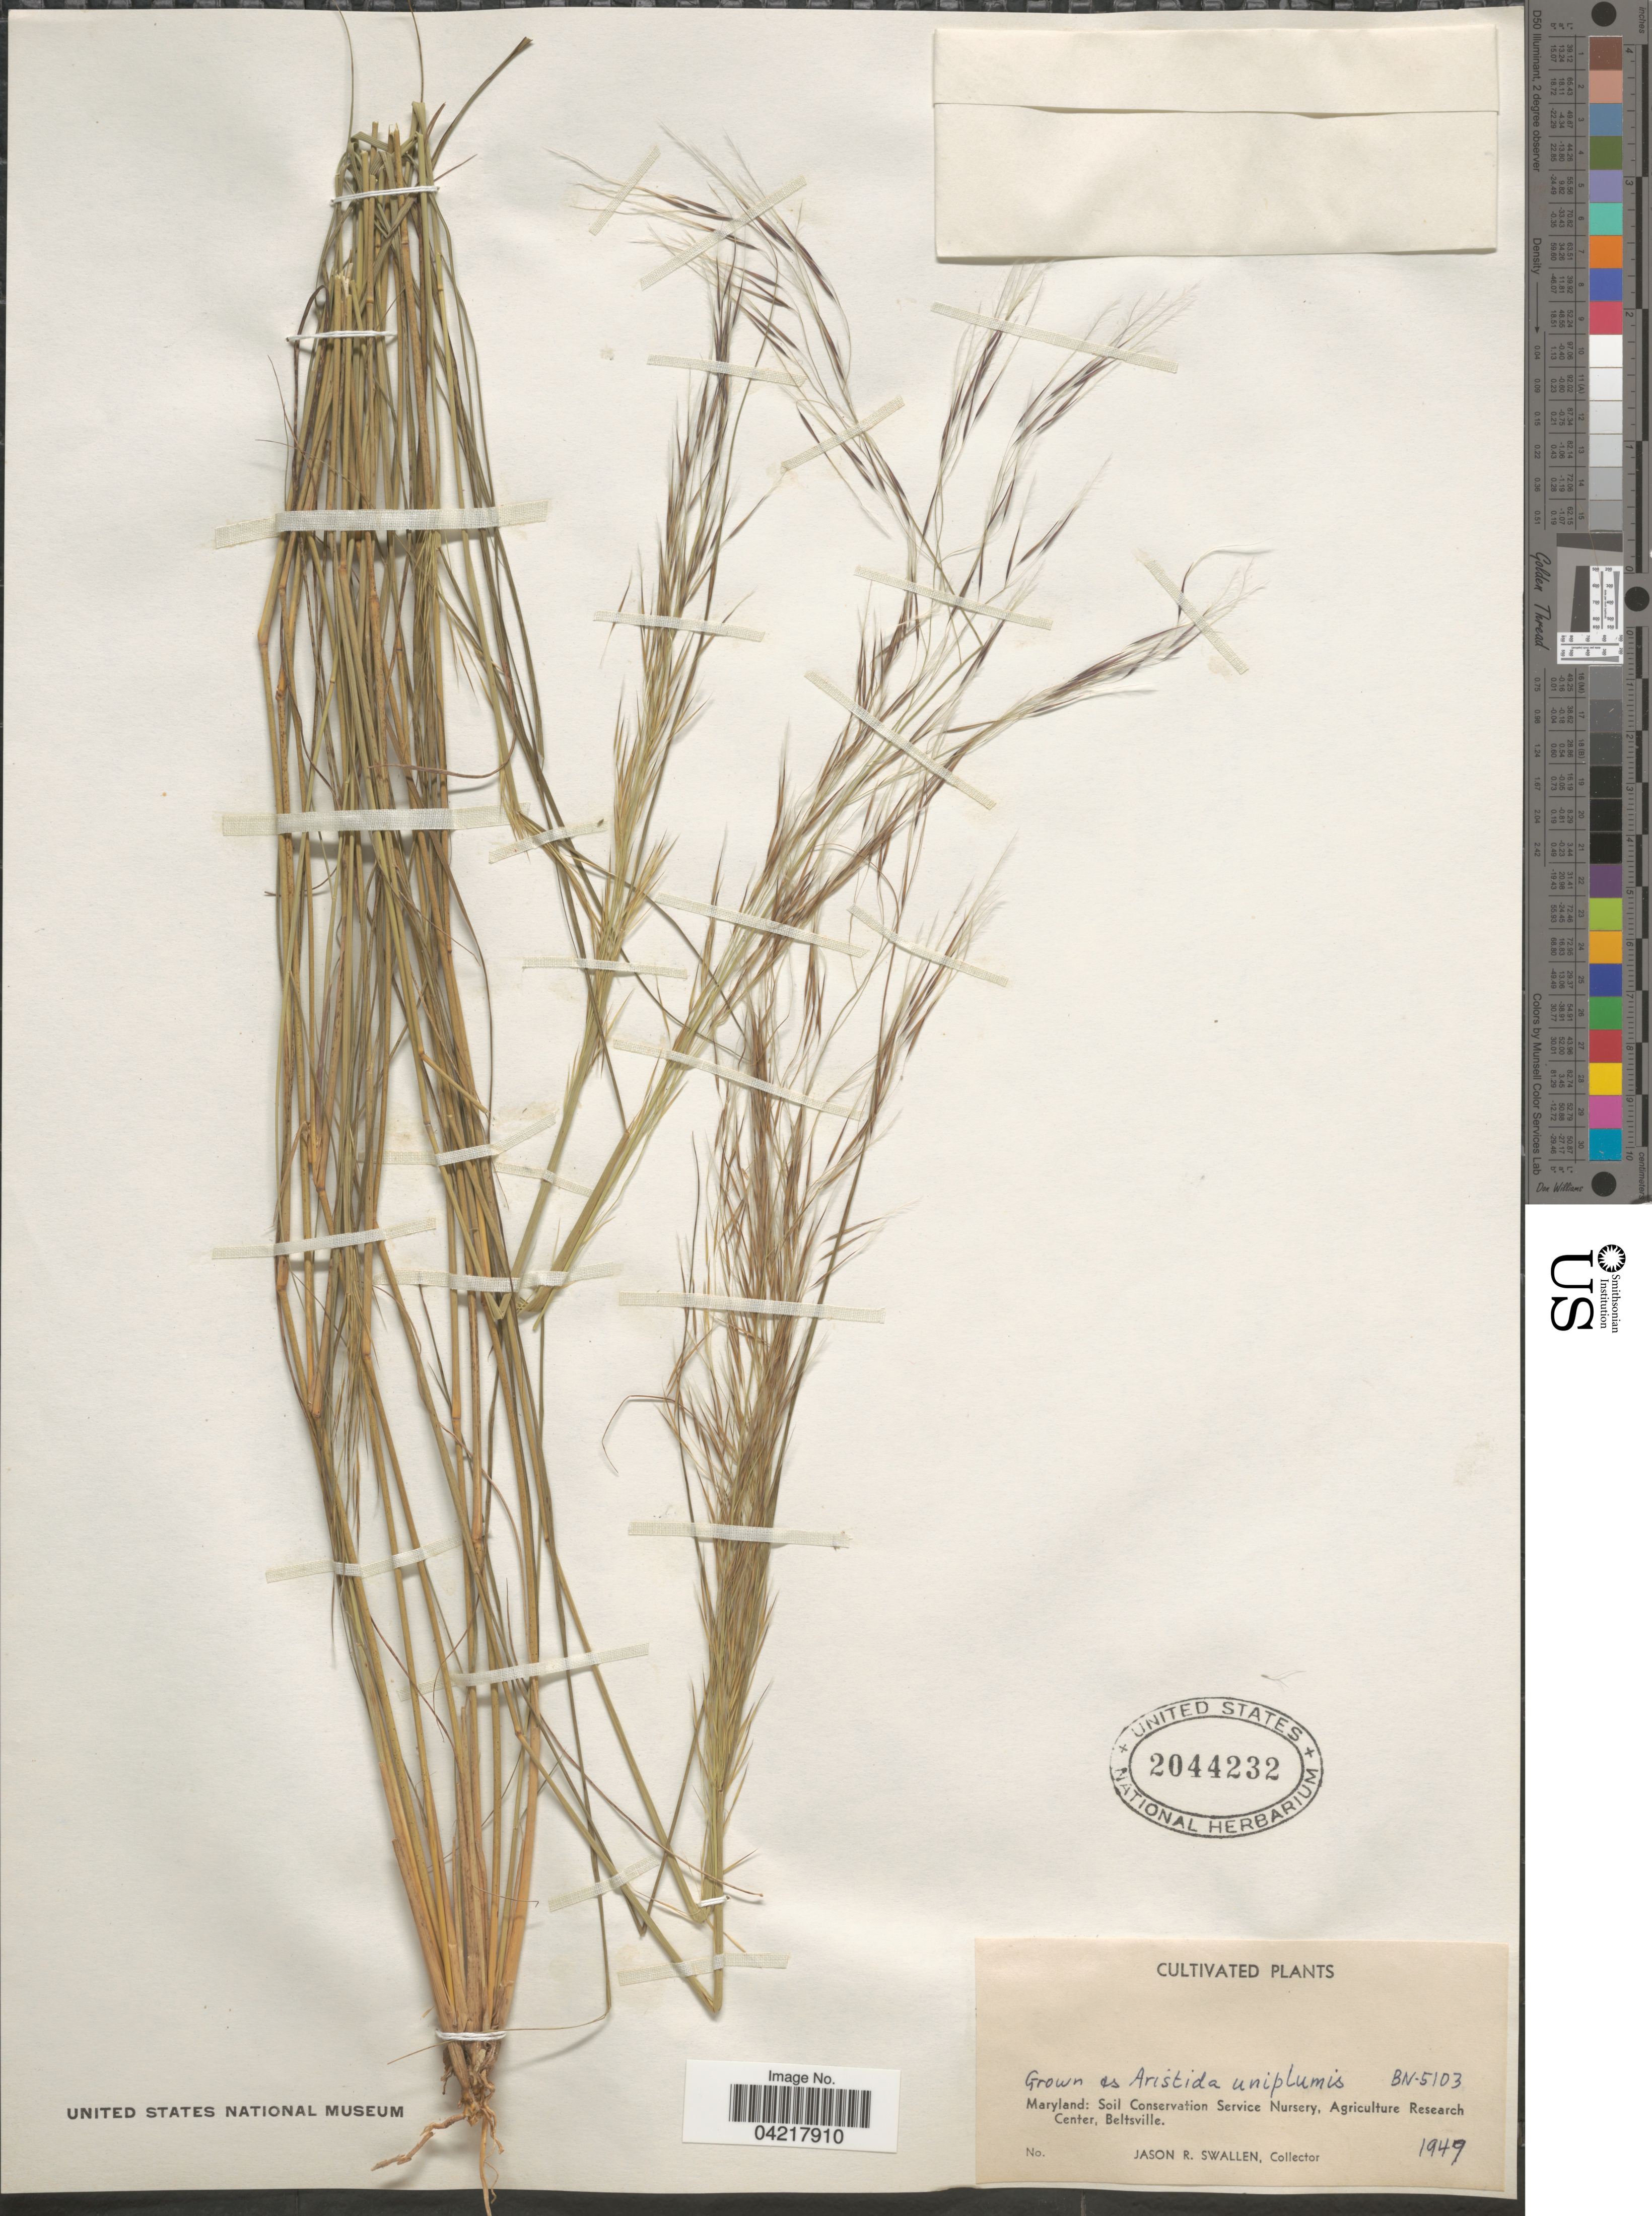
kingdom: Plantae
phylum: Tracheophyta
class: Liliopsida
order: Poales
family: Poaceae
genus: Aristida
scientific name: Aristida uniplumis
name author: Licht. ex Roem. & Schult.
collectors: J. R. Swallen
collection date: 1949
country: United States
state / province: Maryland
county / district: Prince George's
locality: Soil Conservation Service Nursery, Agriculture Research Center, Beltsville.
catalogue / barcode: US 2044232